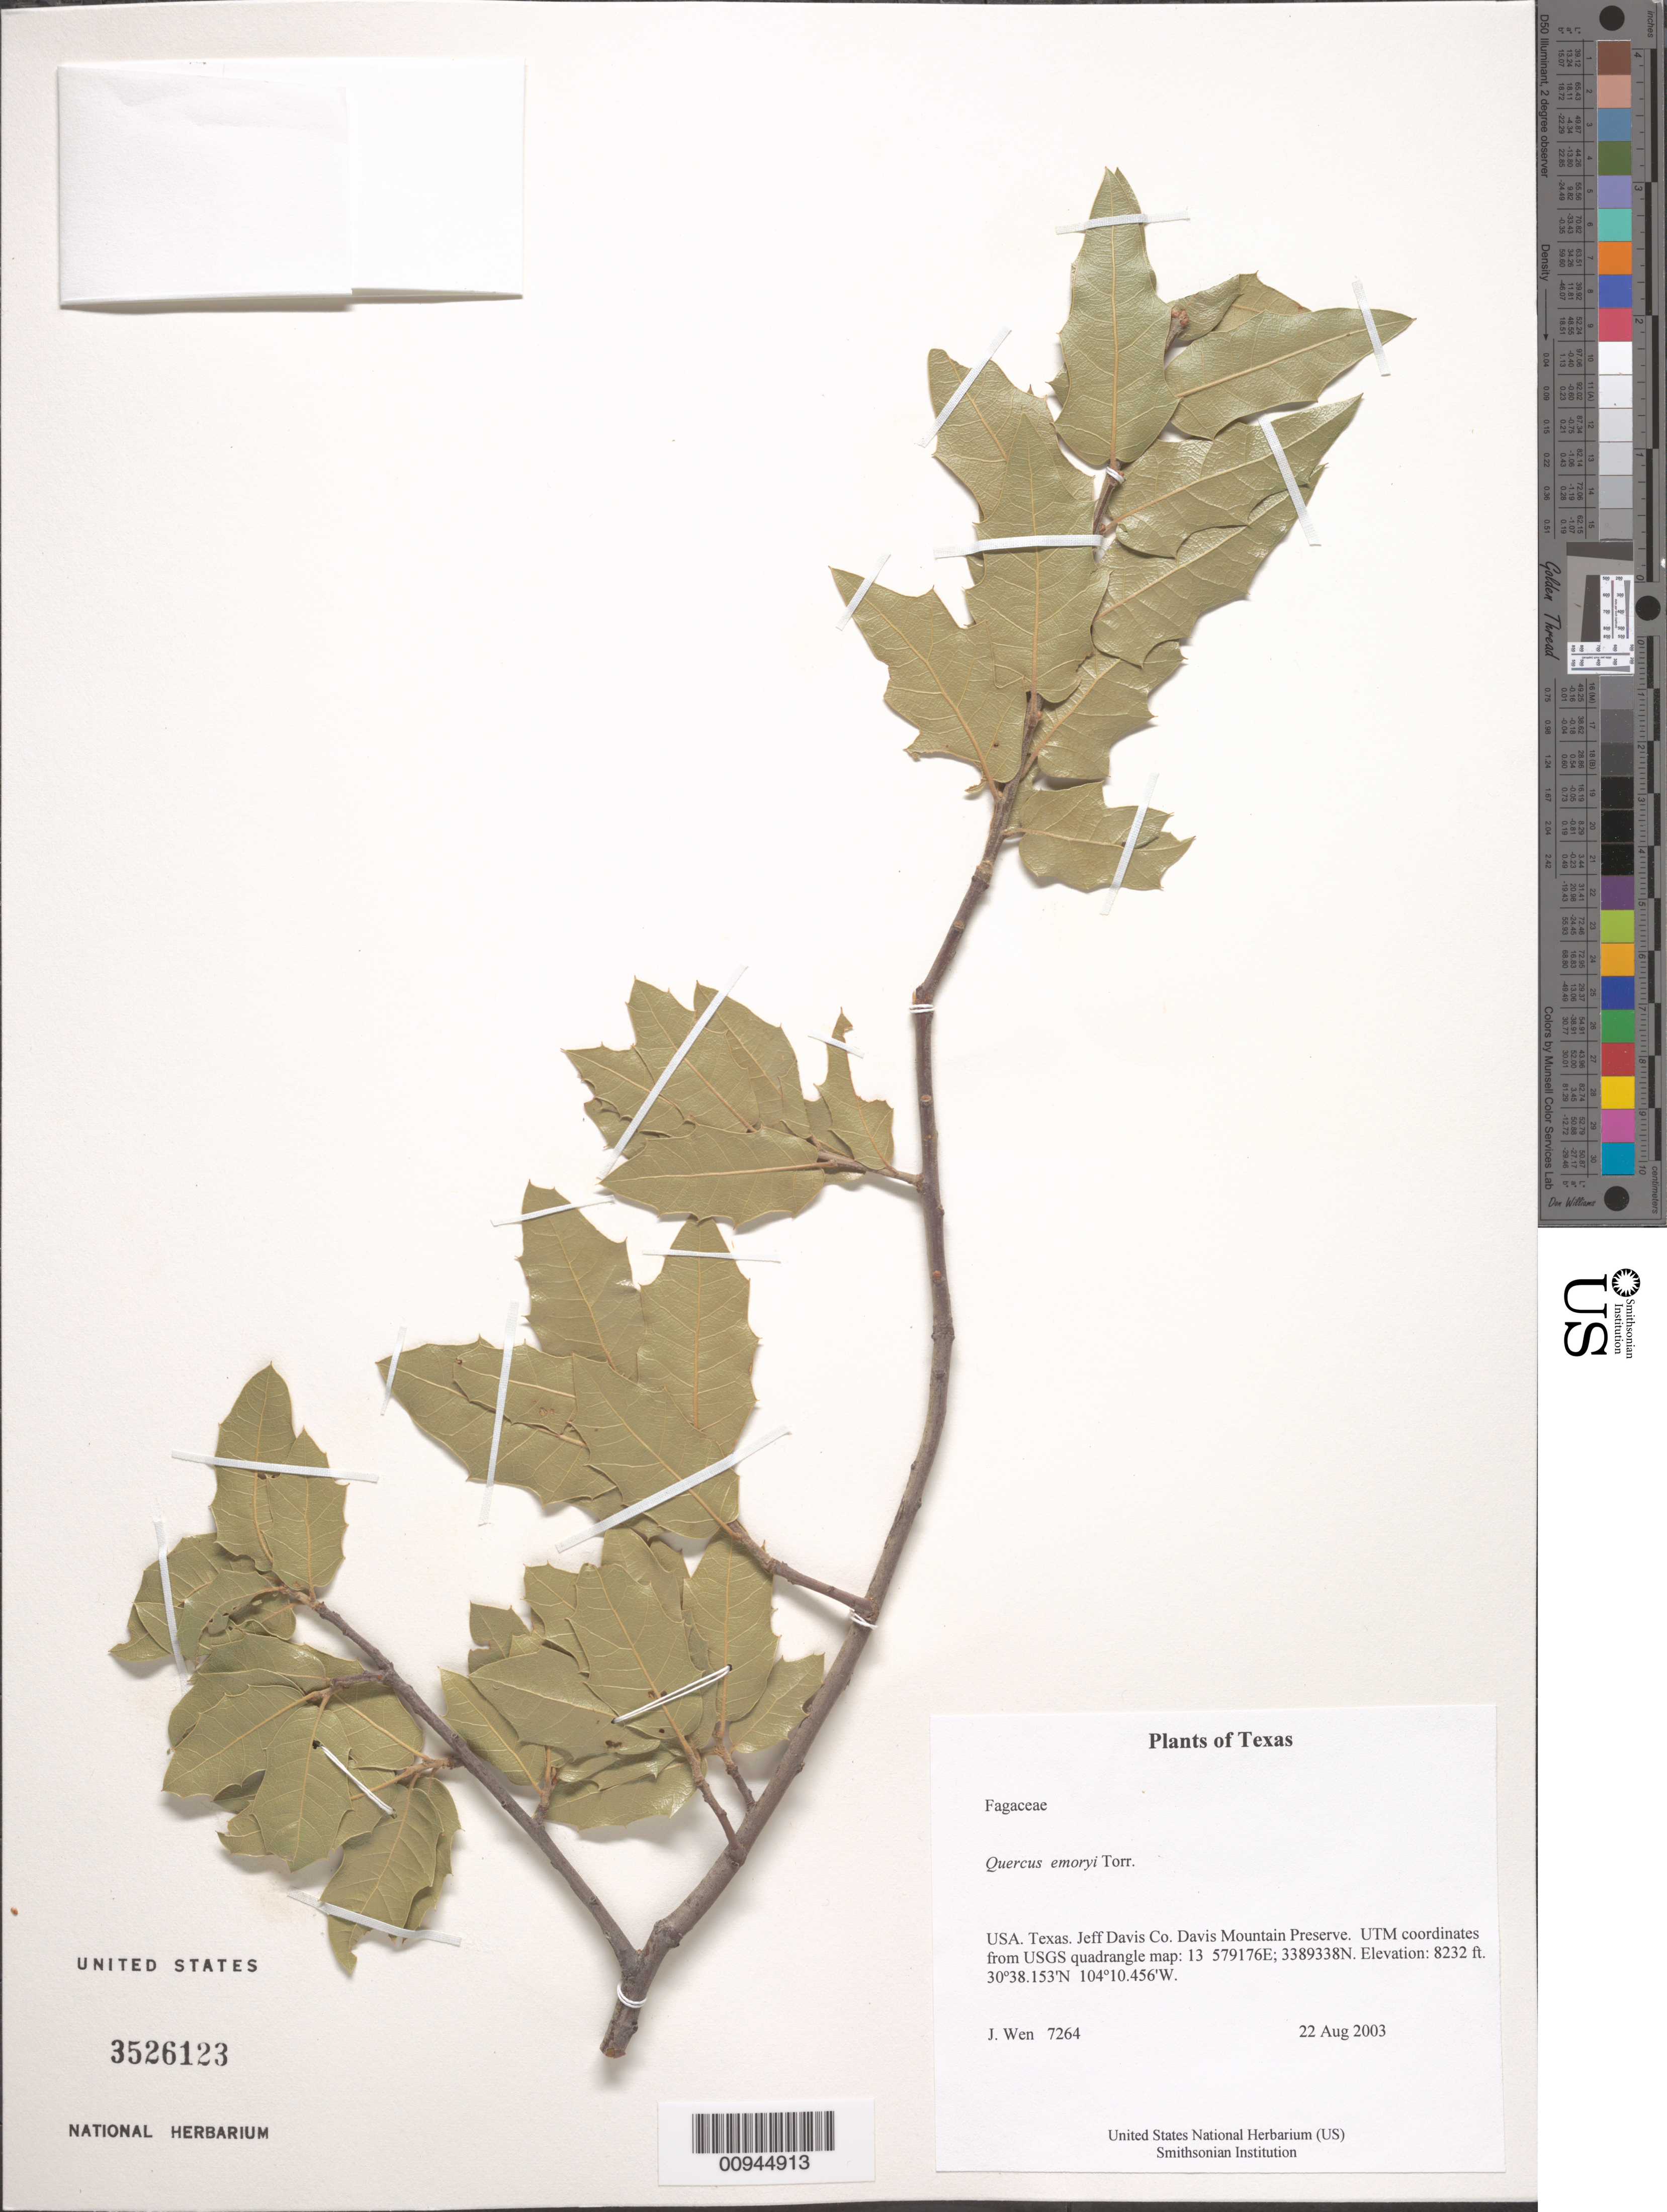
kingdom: Plantae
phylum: Tracheophyta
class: Magnoliopsida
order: Fagales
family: Fagaceae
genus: Quercus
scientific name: Quercus emoryi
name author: Torr. in Emory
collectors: J. Wen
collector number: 7264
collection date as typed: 22 Aug 2003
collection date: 2003-08-22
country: United States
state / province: Texas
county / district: Jeff Davis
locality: Davis Mountain Preserve. UTM coordinates from USGS quadrangle map: 13 579176E; 3389338N.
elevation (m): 2509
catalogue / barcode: US 3526123